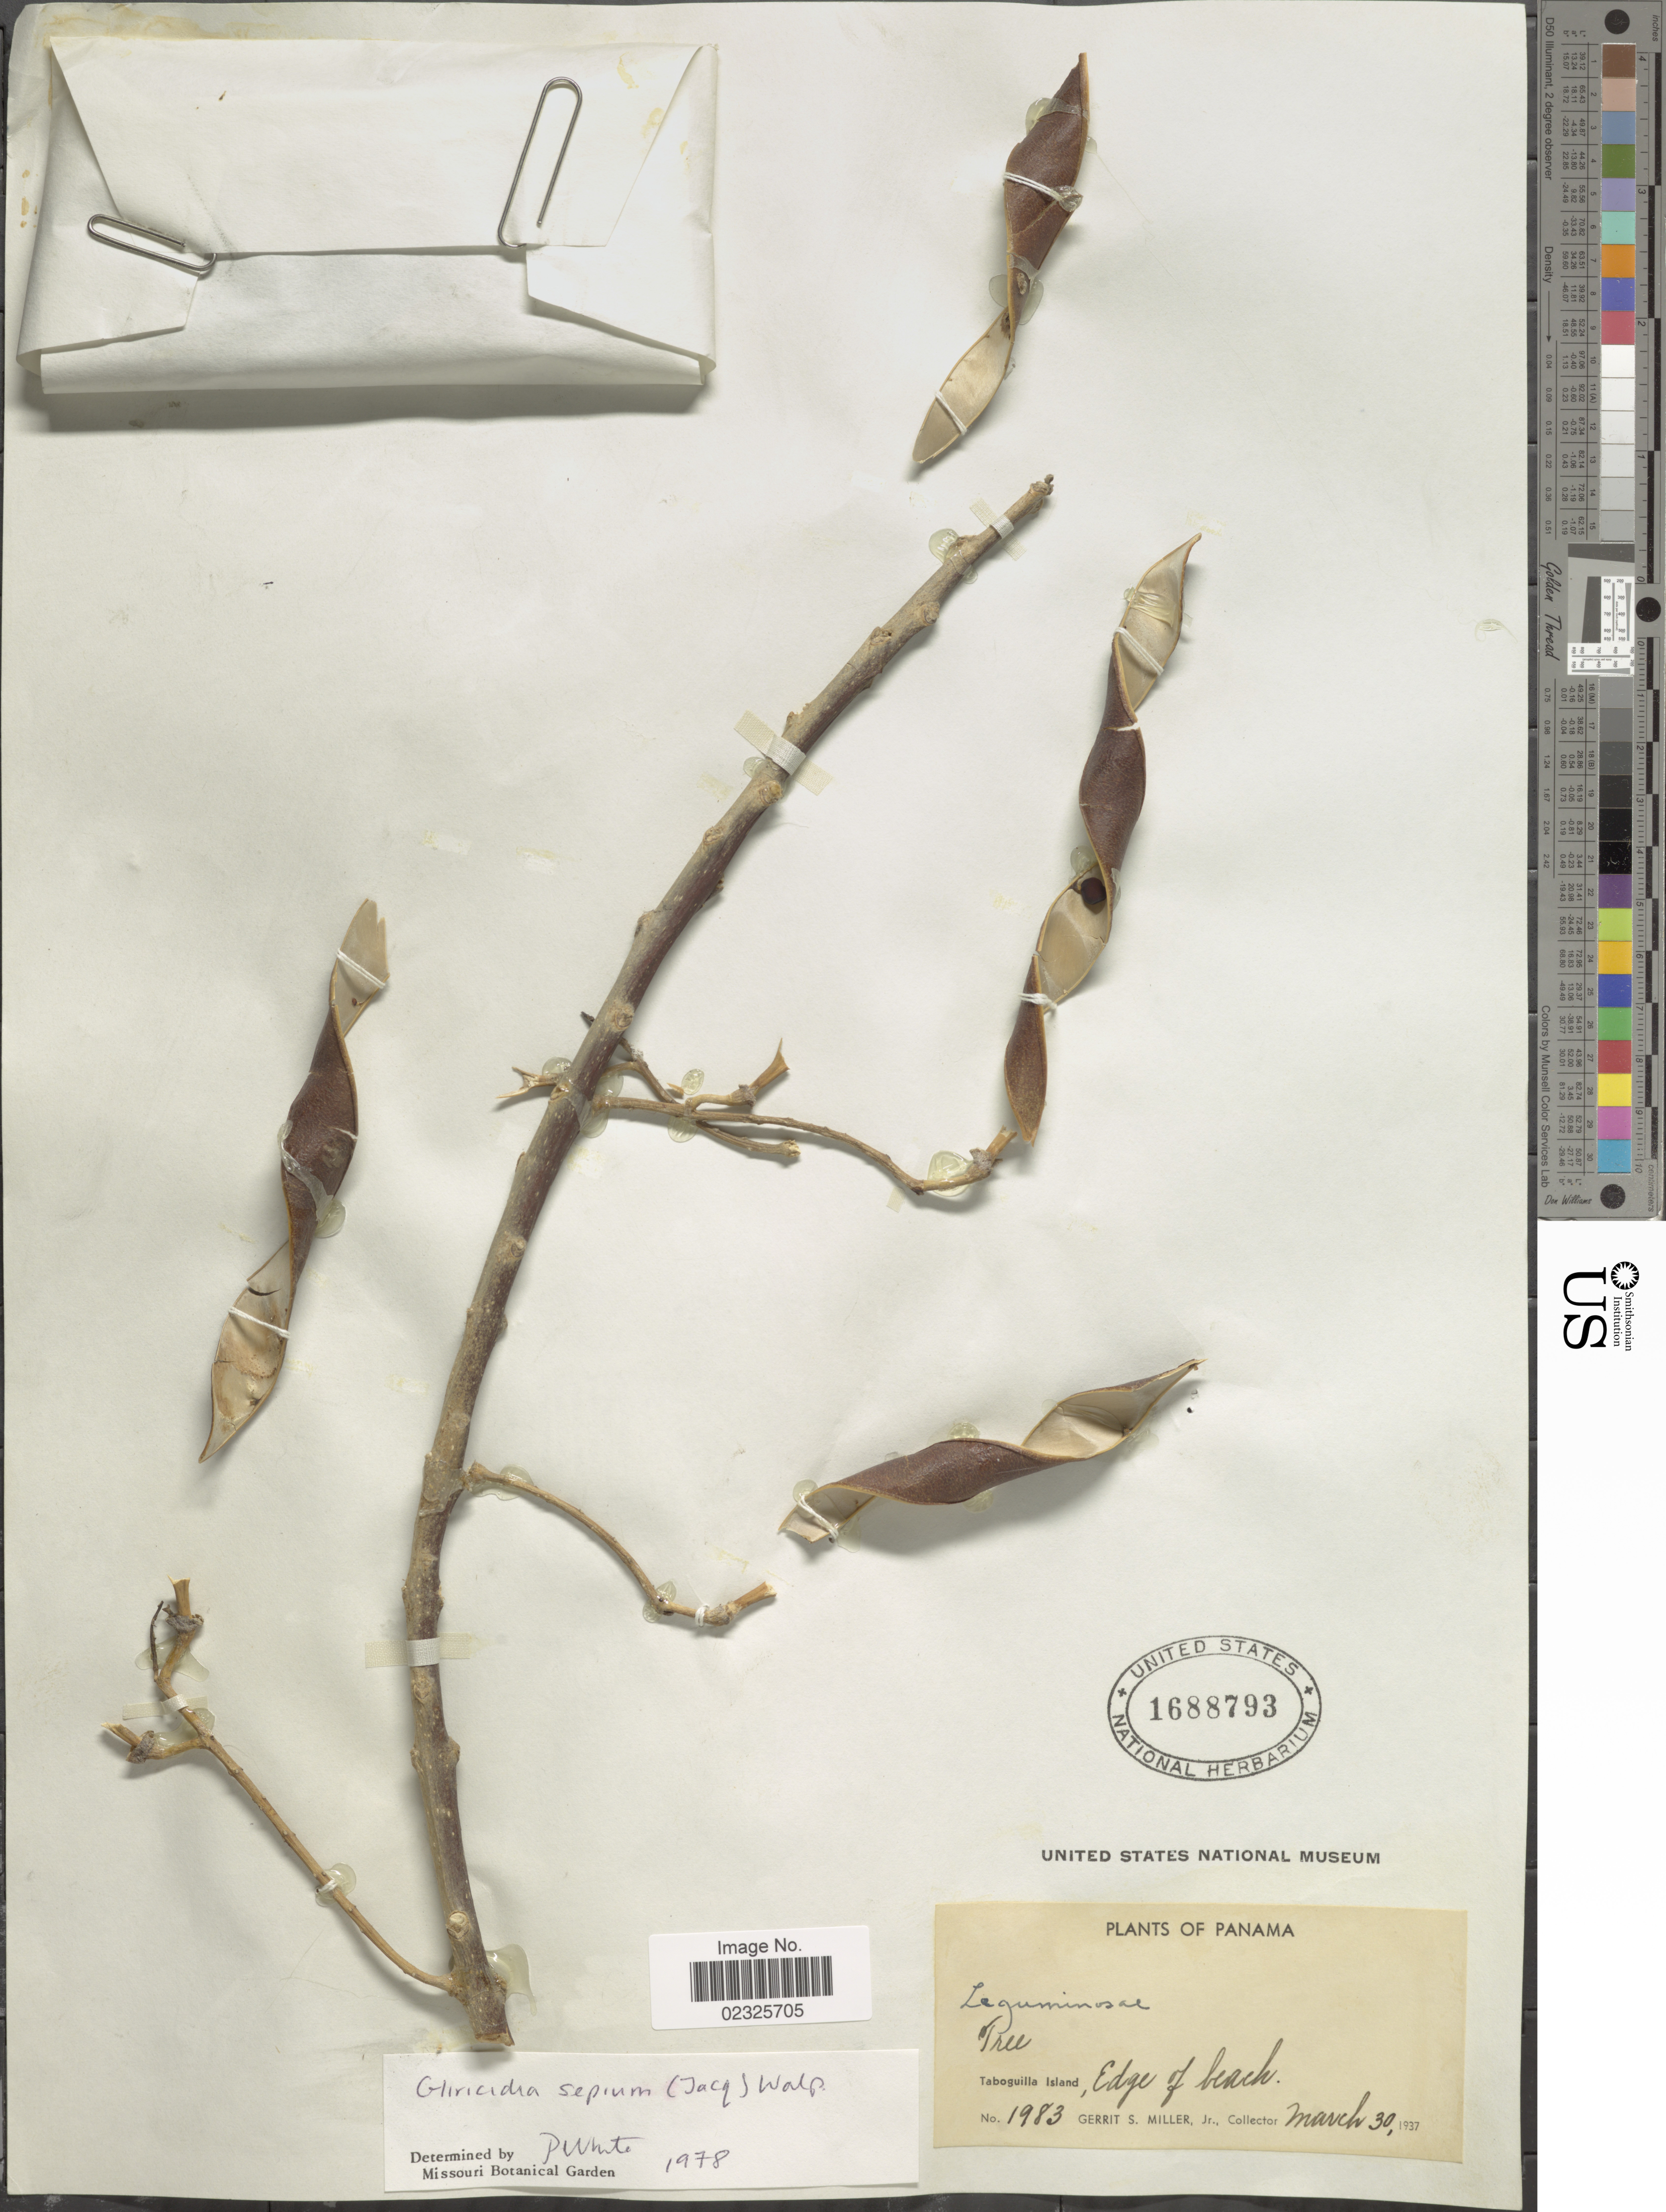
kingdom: Plantae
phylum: Tracheophyta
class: Magnoliopsida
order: Fabales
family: Fabaceae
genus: Gliricidia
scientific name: Gliricidia sepium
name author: (Jacq.) Kunth ex Walp.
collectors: G. S. Miller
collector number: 1983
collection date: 1937-03-30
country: Panama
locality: Taboguilla Island, Edge of beach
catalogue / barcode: US 1688793